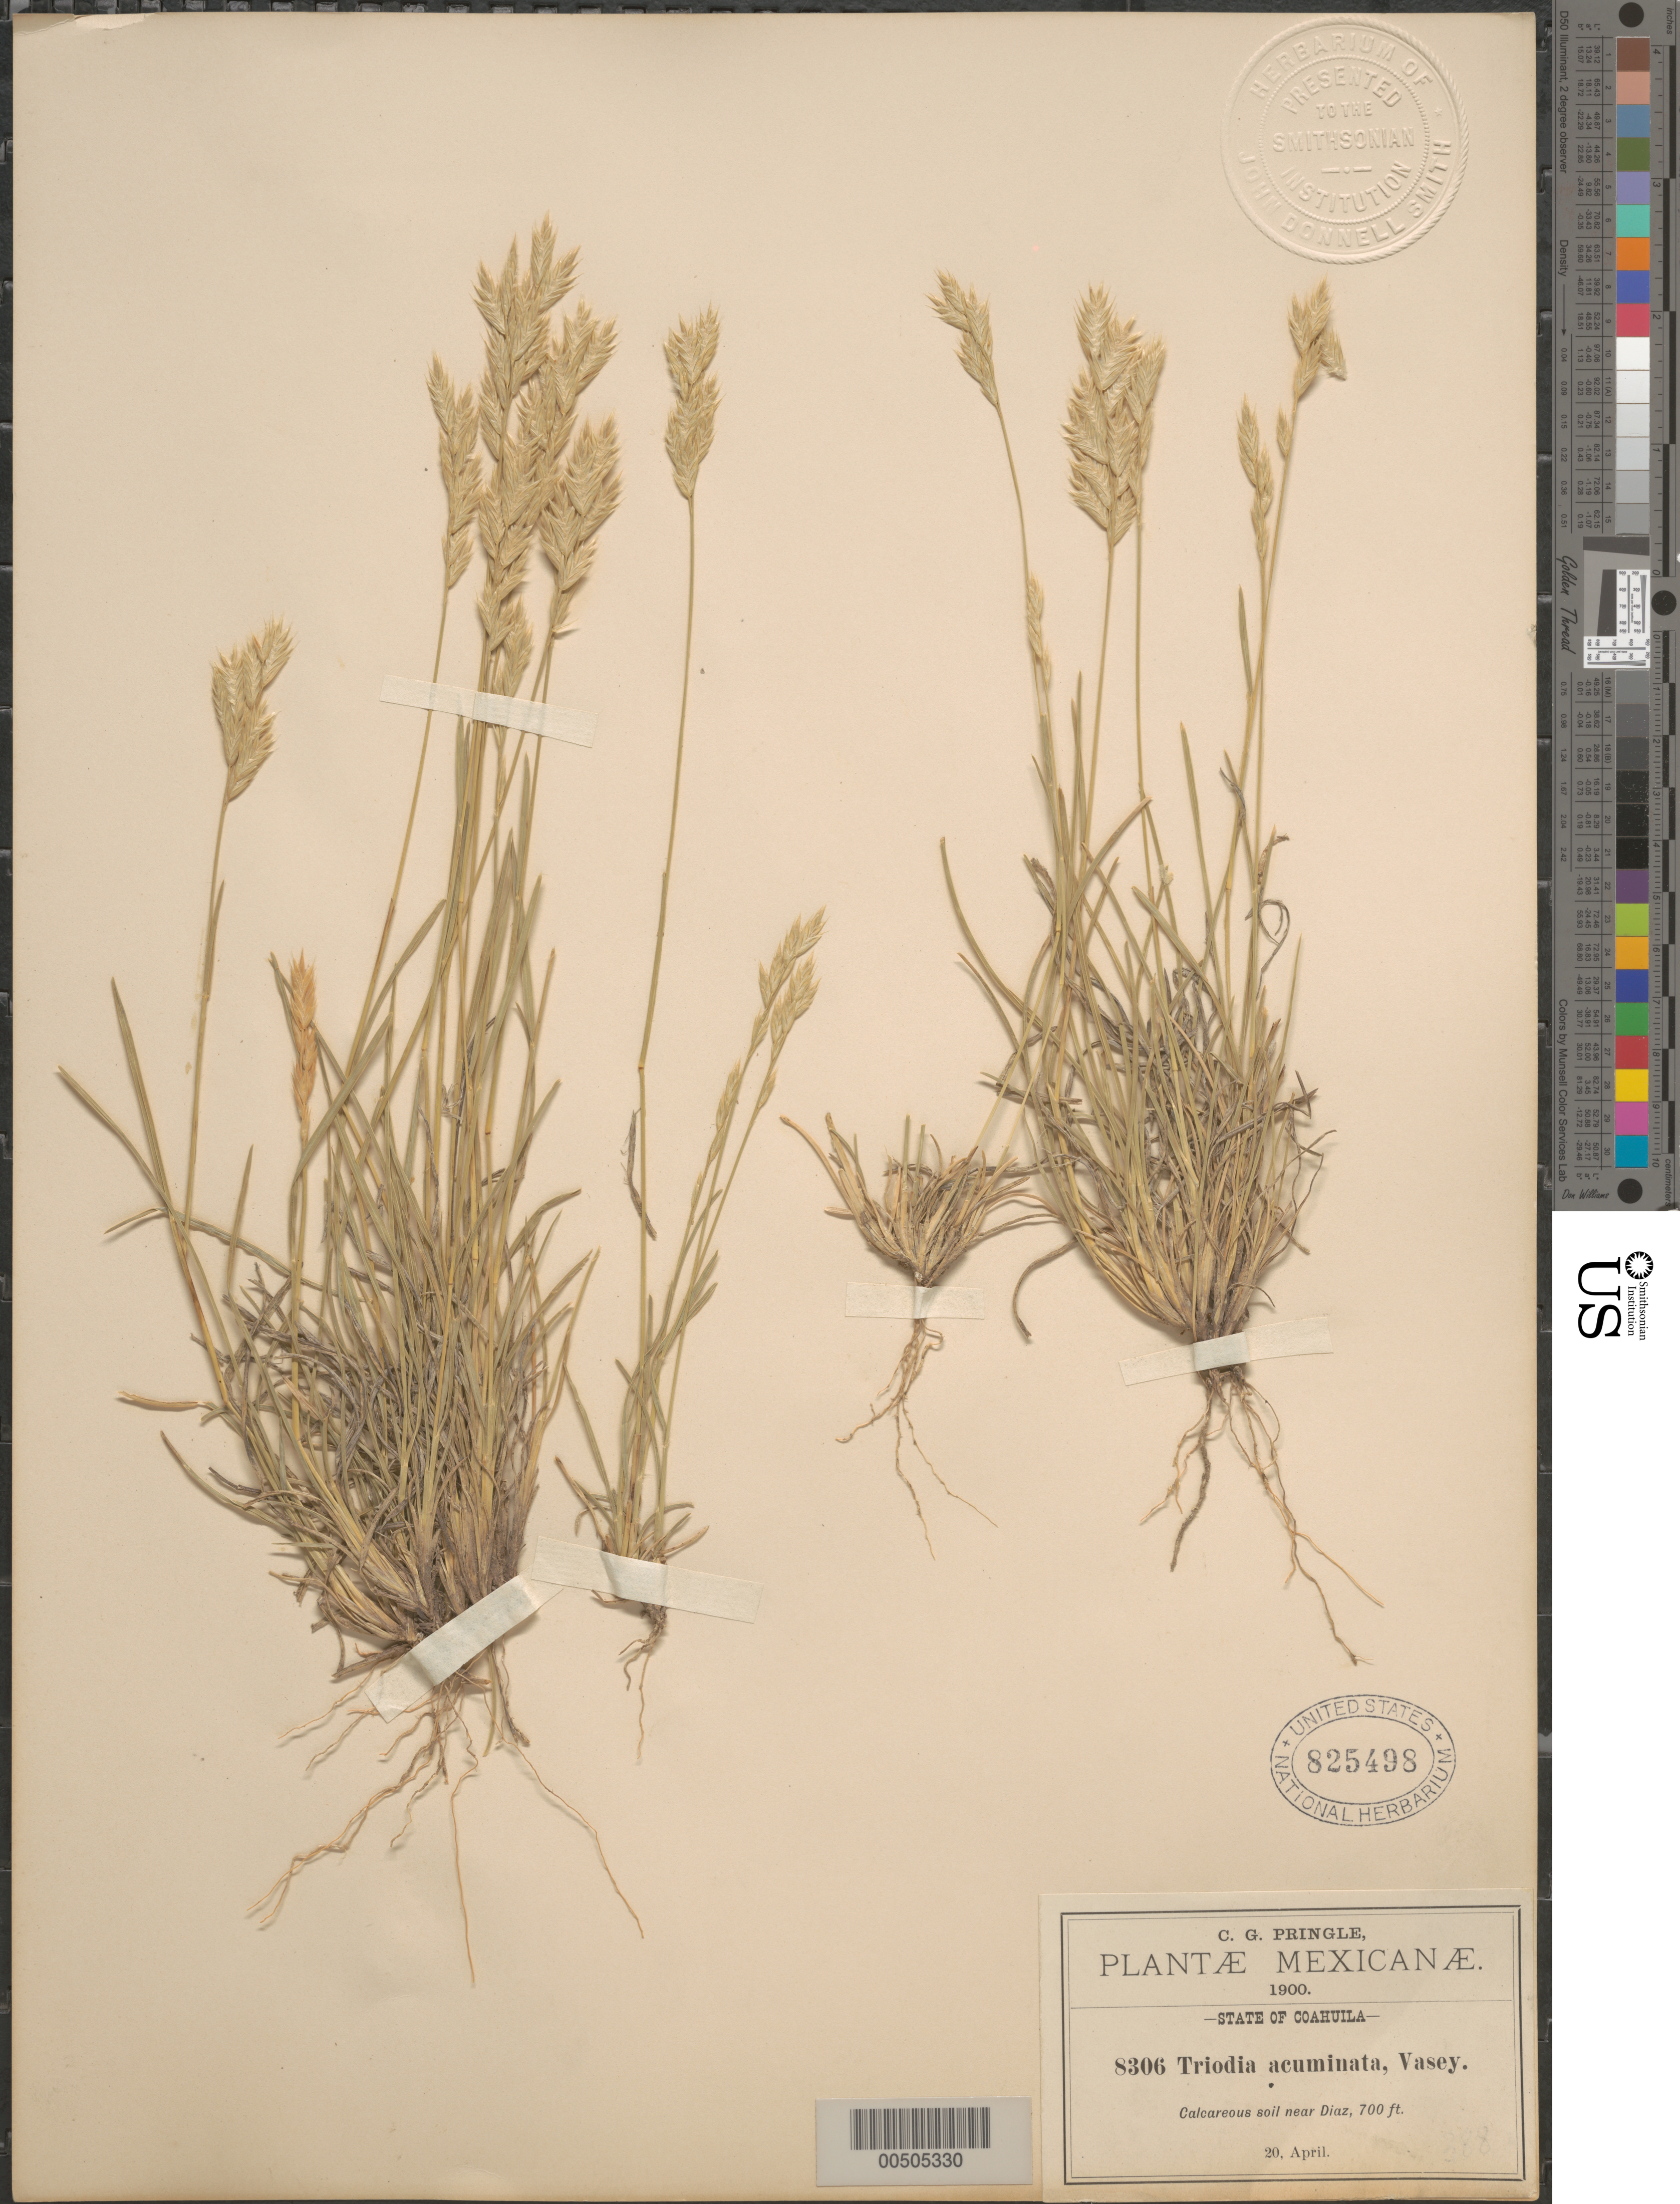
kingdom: Plantae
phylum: Tracheophyta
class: Liliopsida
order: Poales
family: Poaceae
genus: Erioneuron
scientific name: Erioneuron pilosum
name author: (Buckley) Nash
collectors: C. G. Pringle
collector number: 8306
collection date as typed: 20 Apr 1900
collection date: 1900-04-20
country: Mexico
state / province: Coahuila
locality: Near Diaz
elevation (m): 213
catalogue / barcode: US 825498